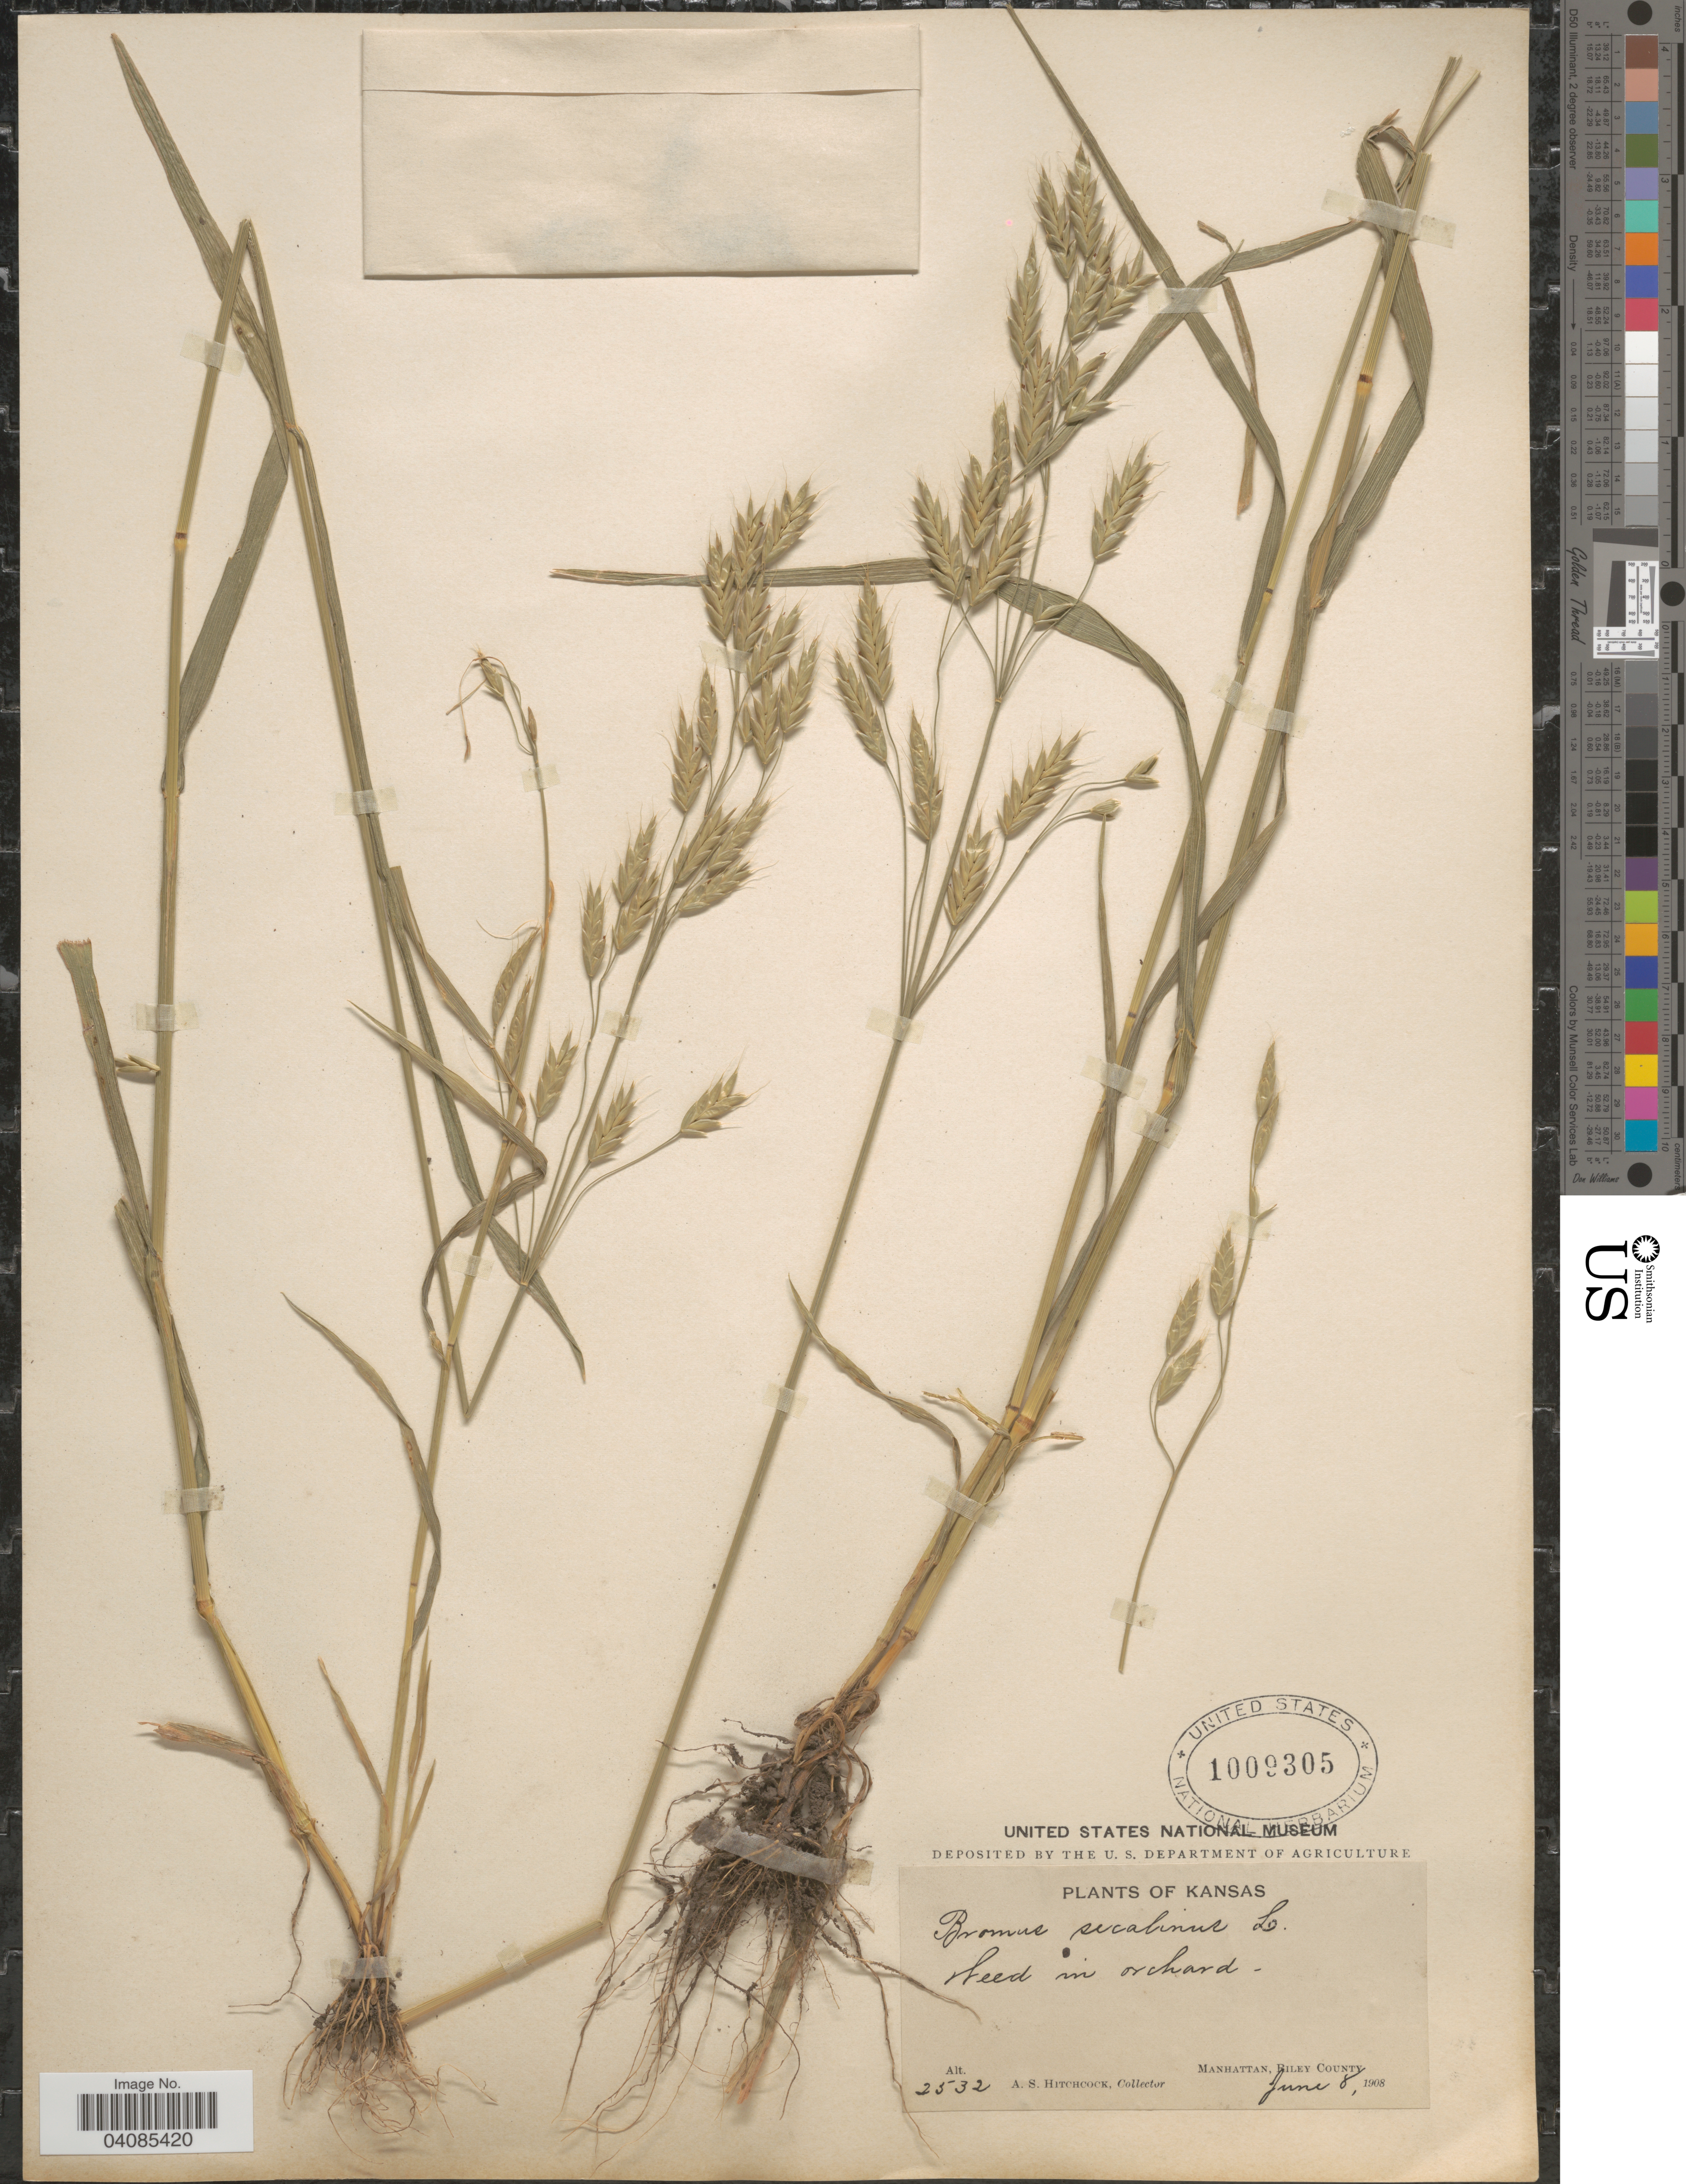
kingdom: Plantae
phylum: Tracheophyta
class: Liliopsida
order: Poales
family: Poaceae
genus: Bromus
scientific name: Bromus secalinus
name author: L.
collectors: A. S. Hitchcock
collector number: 2532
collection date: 1908-06-08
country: United States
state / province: Kansas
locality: Manhattan, Riley County.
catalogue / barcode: US 1009305